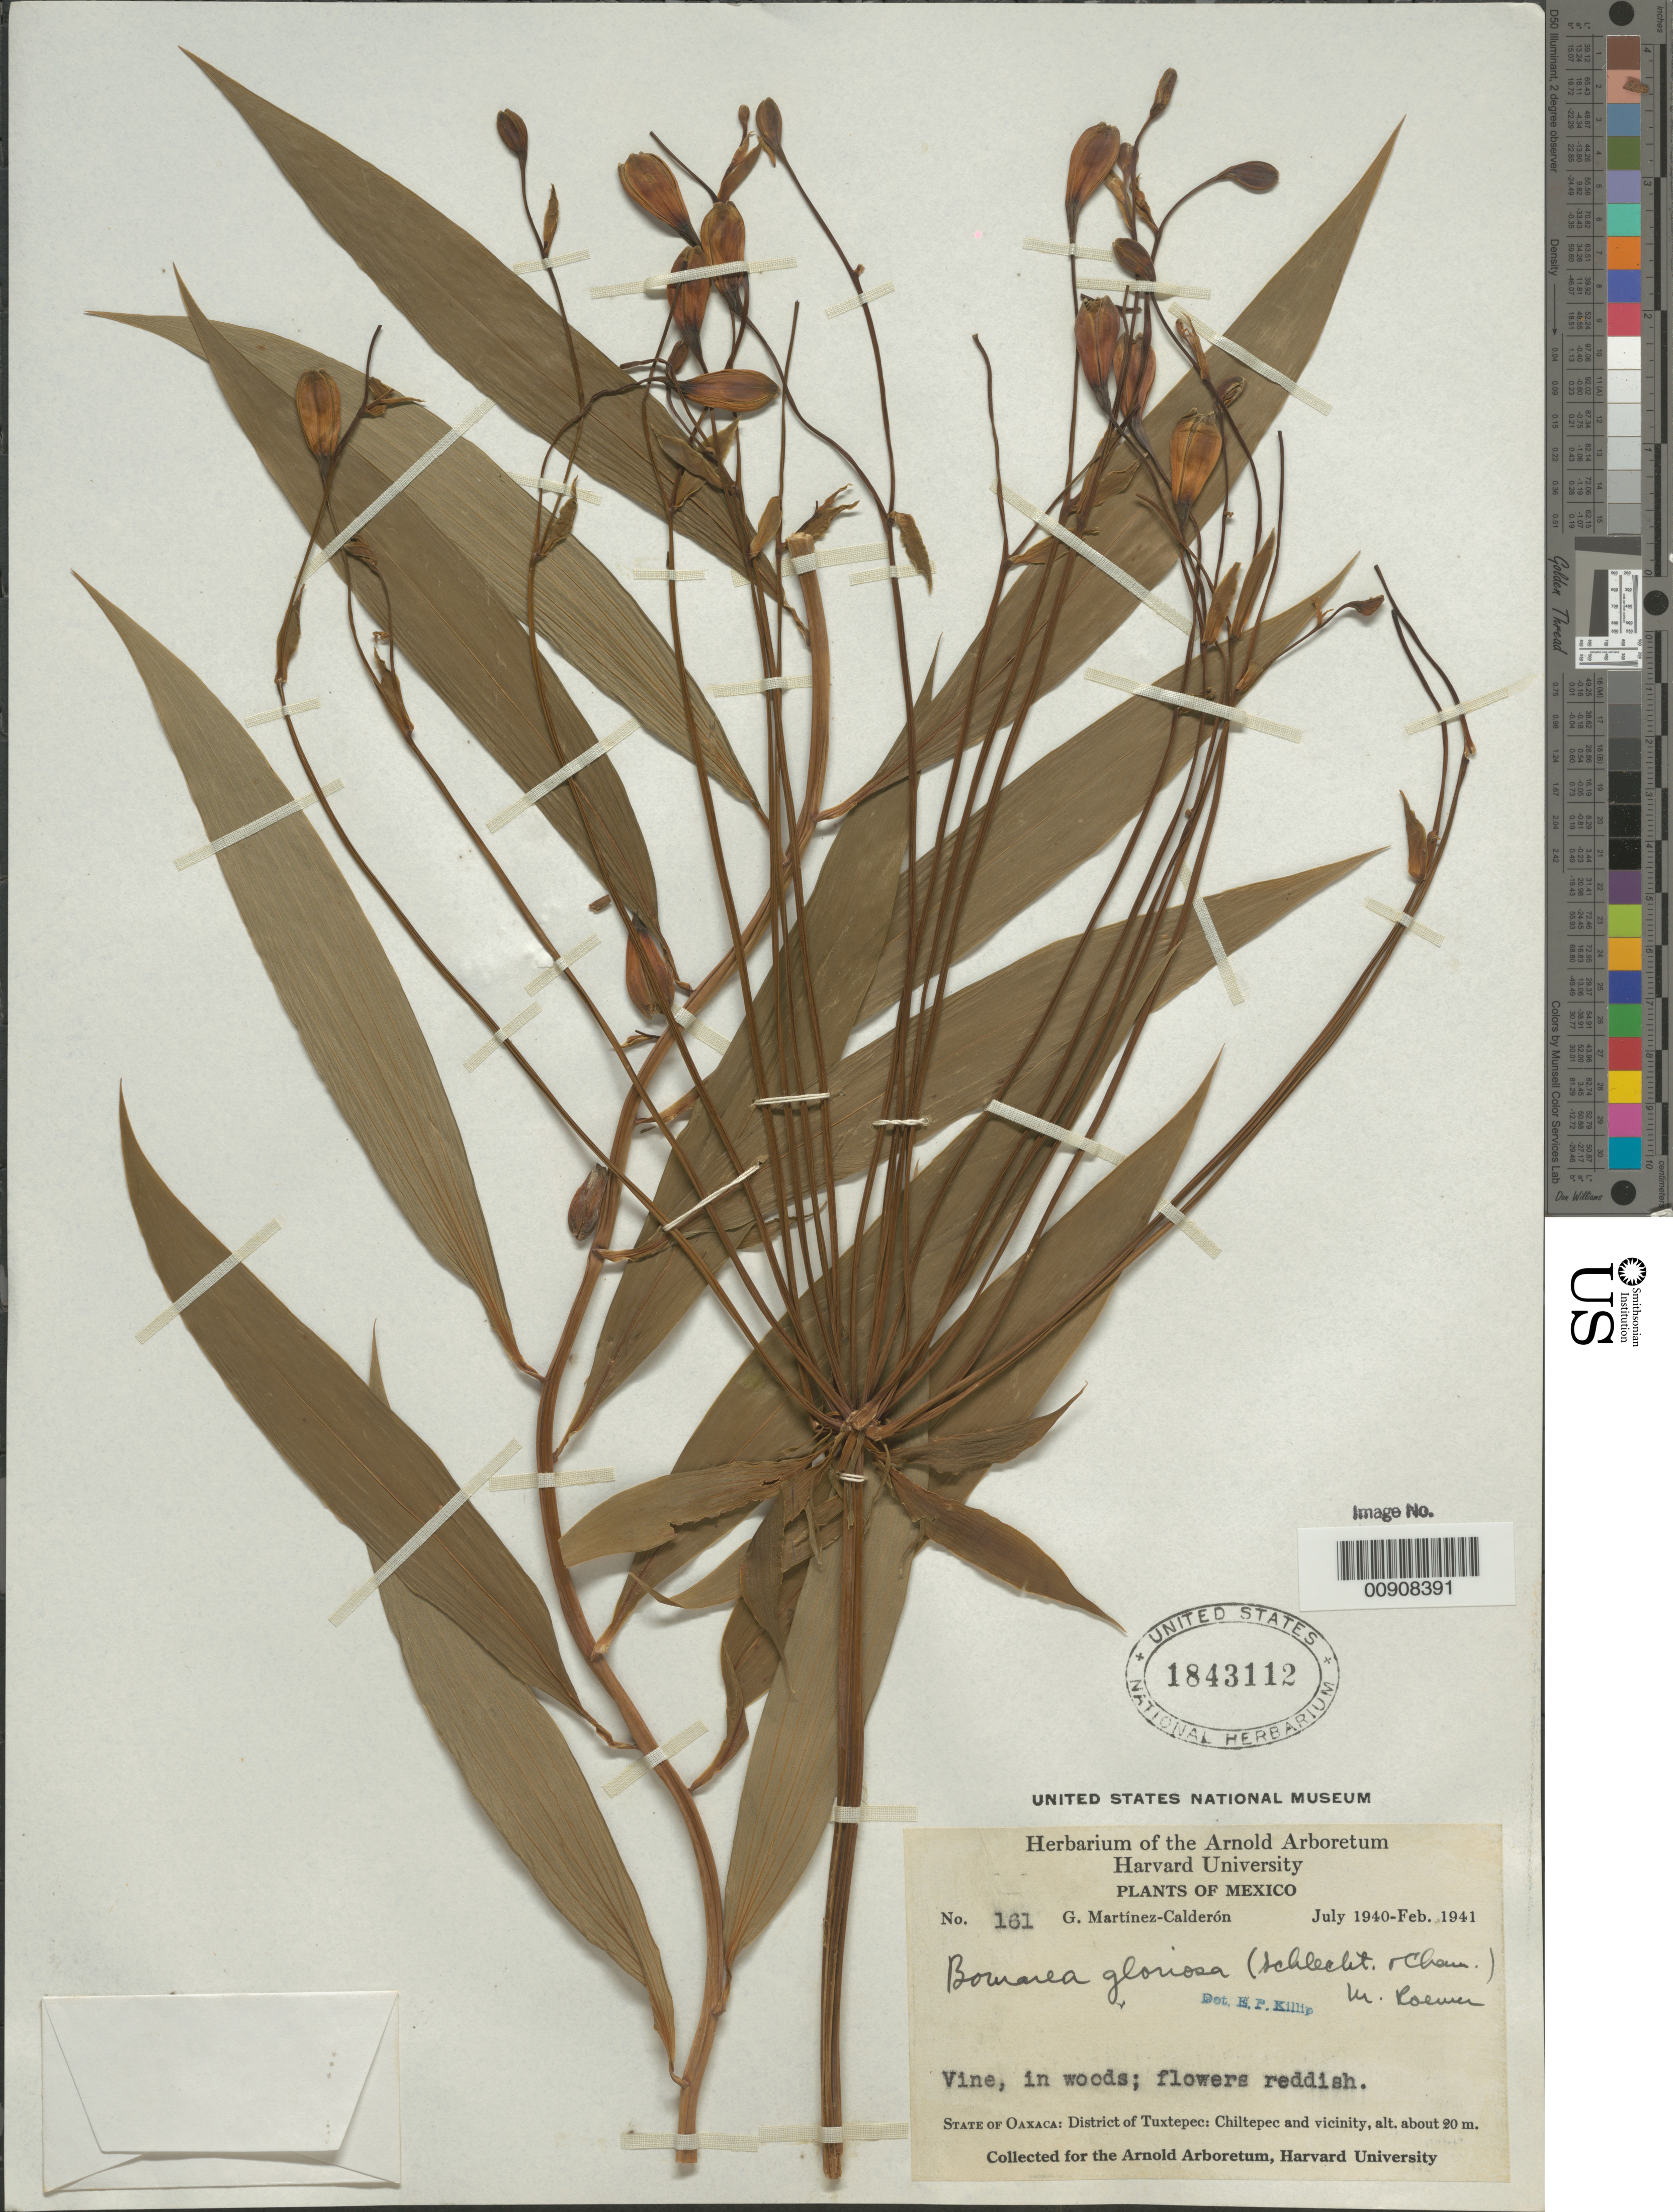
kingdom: Plantae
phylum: Tracheophyta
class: Liliopsida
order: Liliales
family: Alstroemeriaceae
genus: Bomarea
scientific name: Bomarea gloriosa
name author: (Schltdl.) M. Roem.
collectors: G. Martinez-C.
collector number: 161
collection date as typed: Jul 1940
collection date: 1940-07/1941-02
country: Mexico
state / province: Oaxaca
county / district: Tuxtepec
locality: State of Oaxaca: District of Tuxtepec: Chiltepec and vicinity.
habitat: In woods.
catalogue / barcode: US 1843112